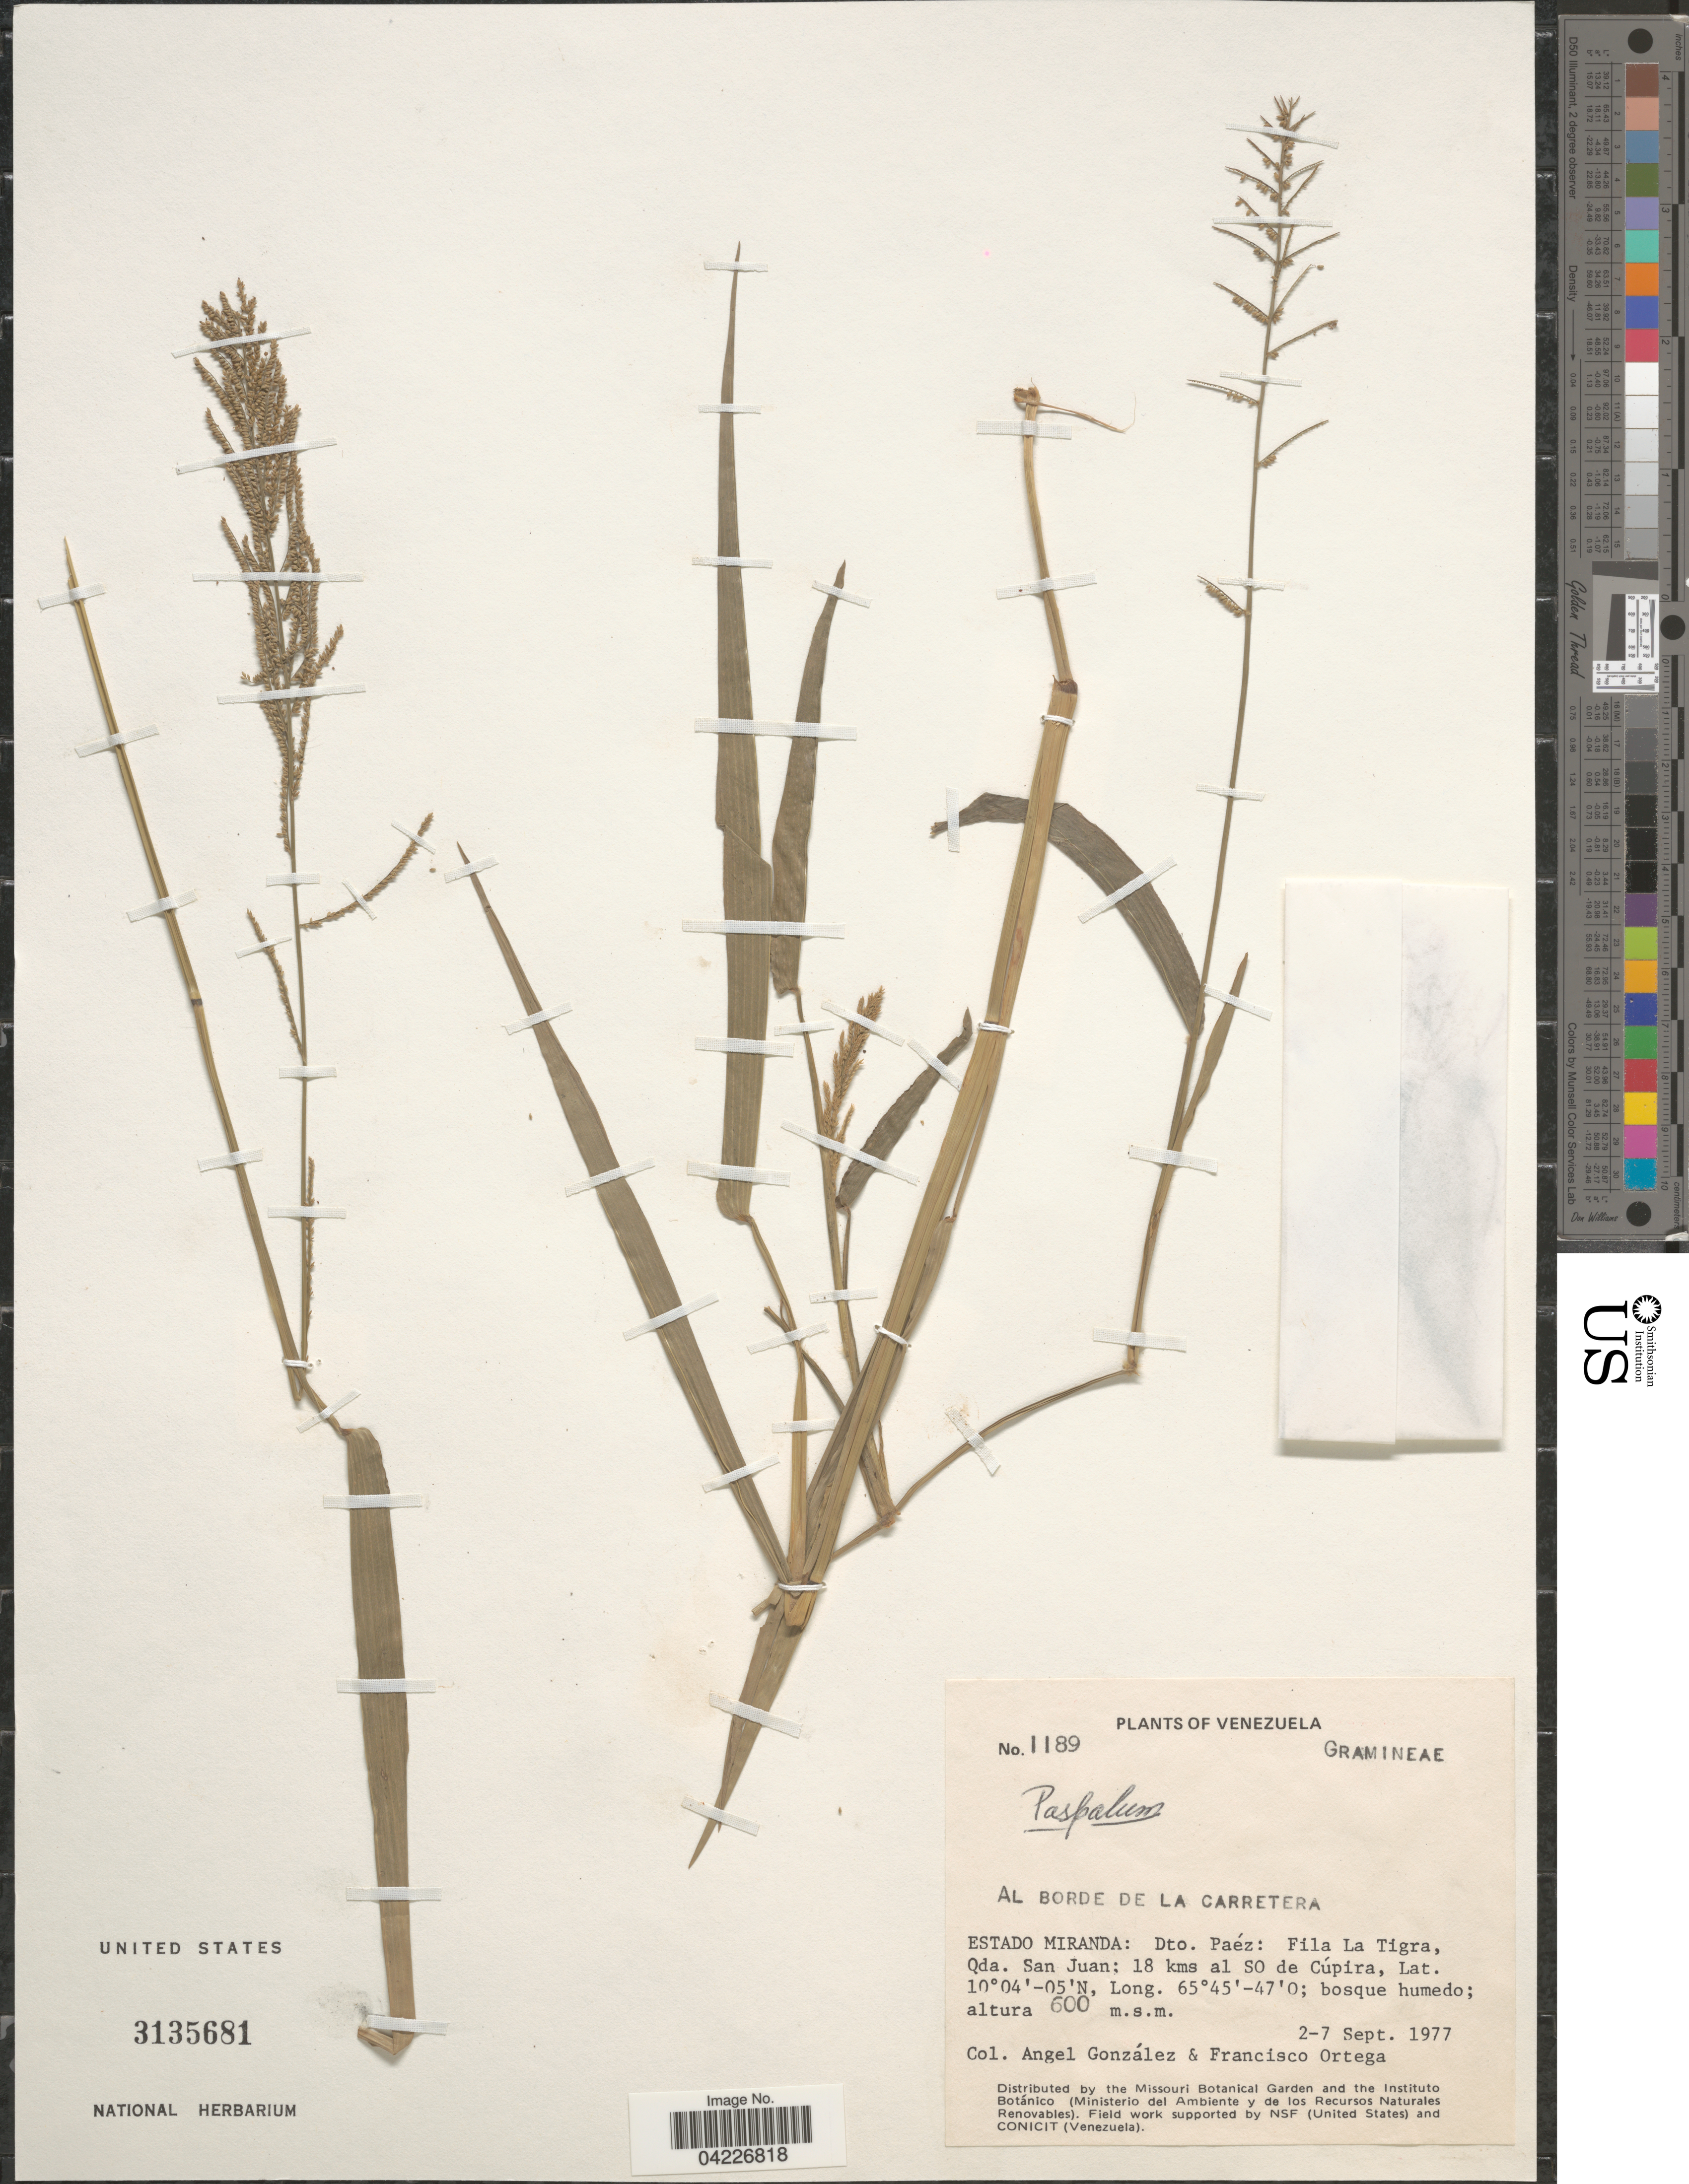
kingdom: Plantae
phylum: Tracheophyta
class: Liliopsida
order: Poales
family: Poaceae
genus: Paspalum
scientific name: Paspalum sp.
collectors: A. C. González & F. J. Ortega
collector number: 1189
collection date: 1977-09-02/1977-09-07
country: Venezuela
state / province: Miranda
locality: Al borde de la carretera. Dto. Paéz: Fila La Tigra, Qda. San Juan: 18 kms al SO de Cúpira.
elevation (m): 600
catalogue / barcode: US 3135681